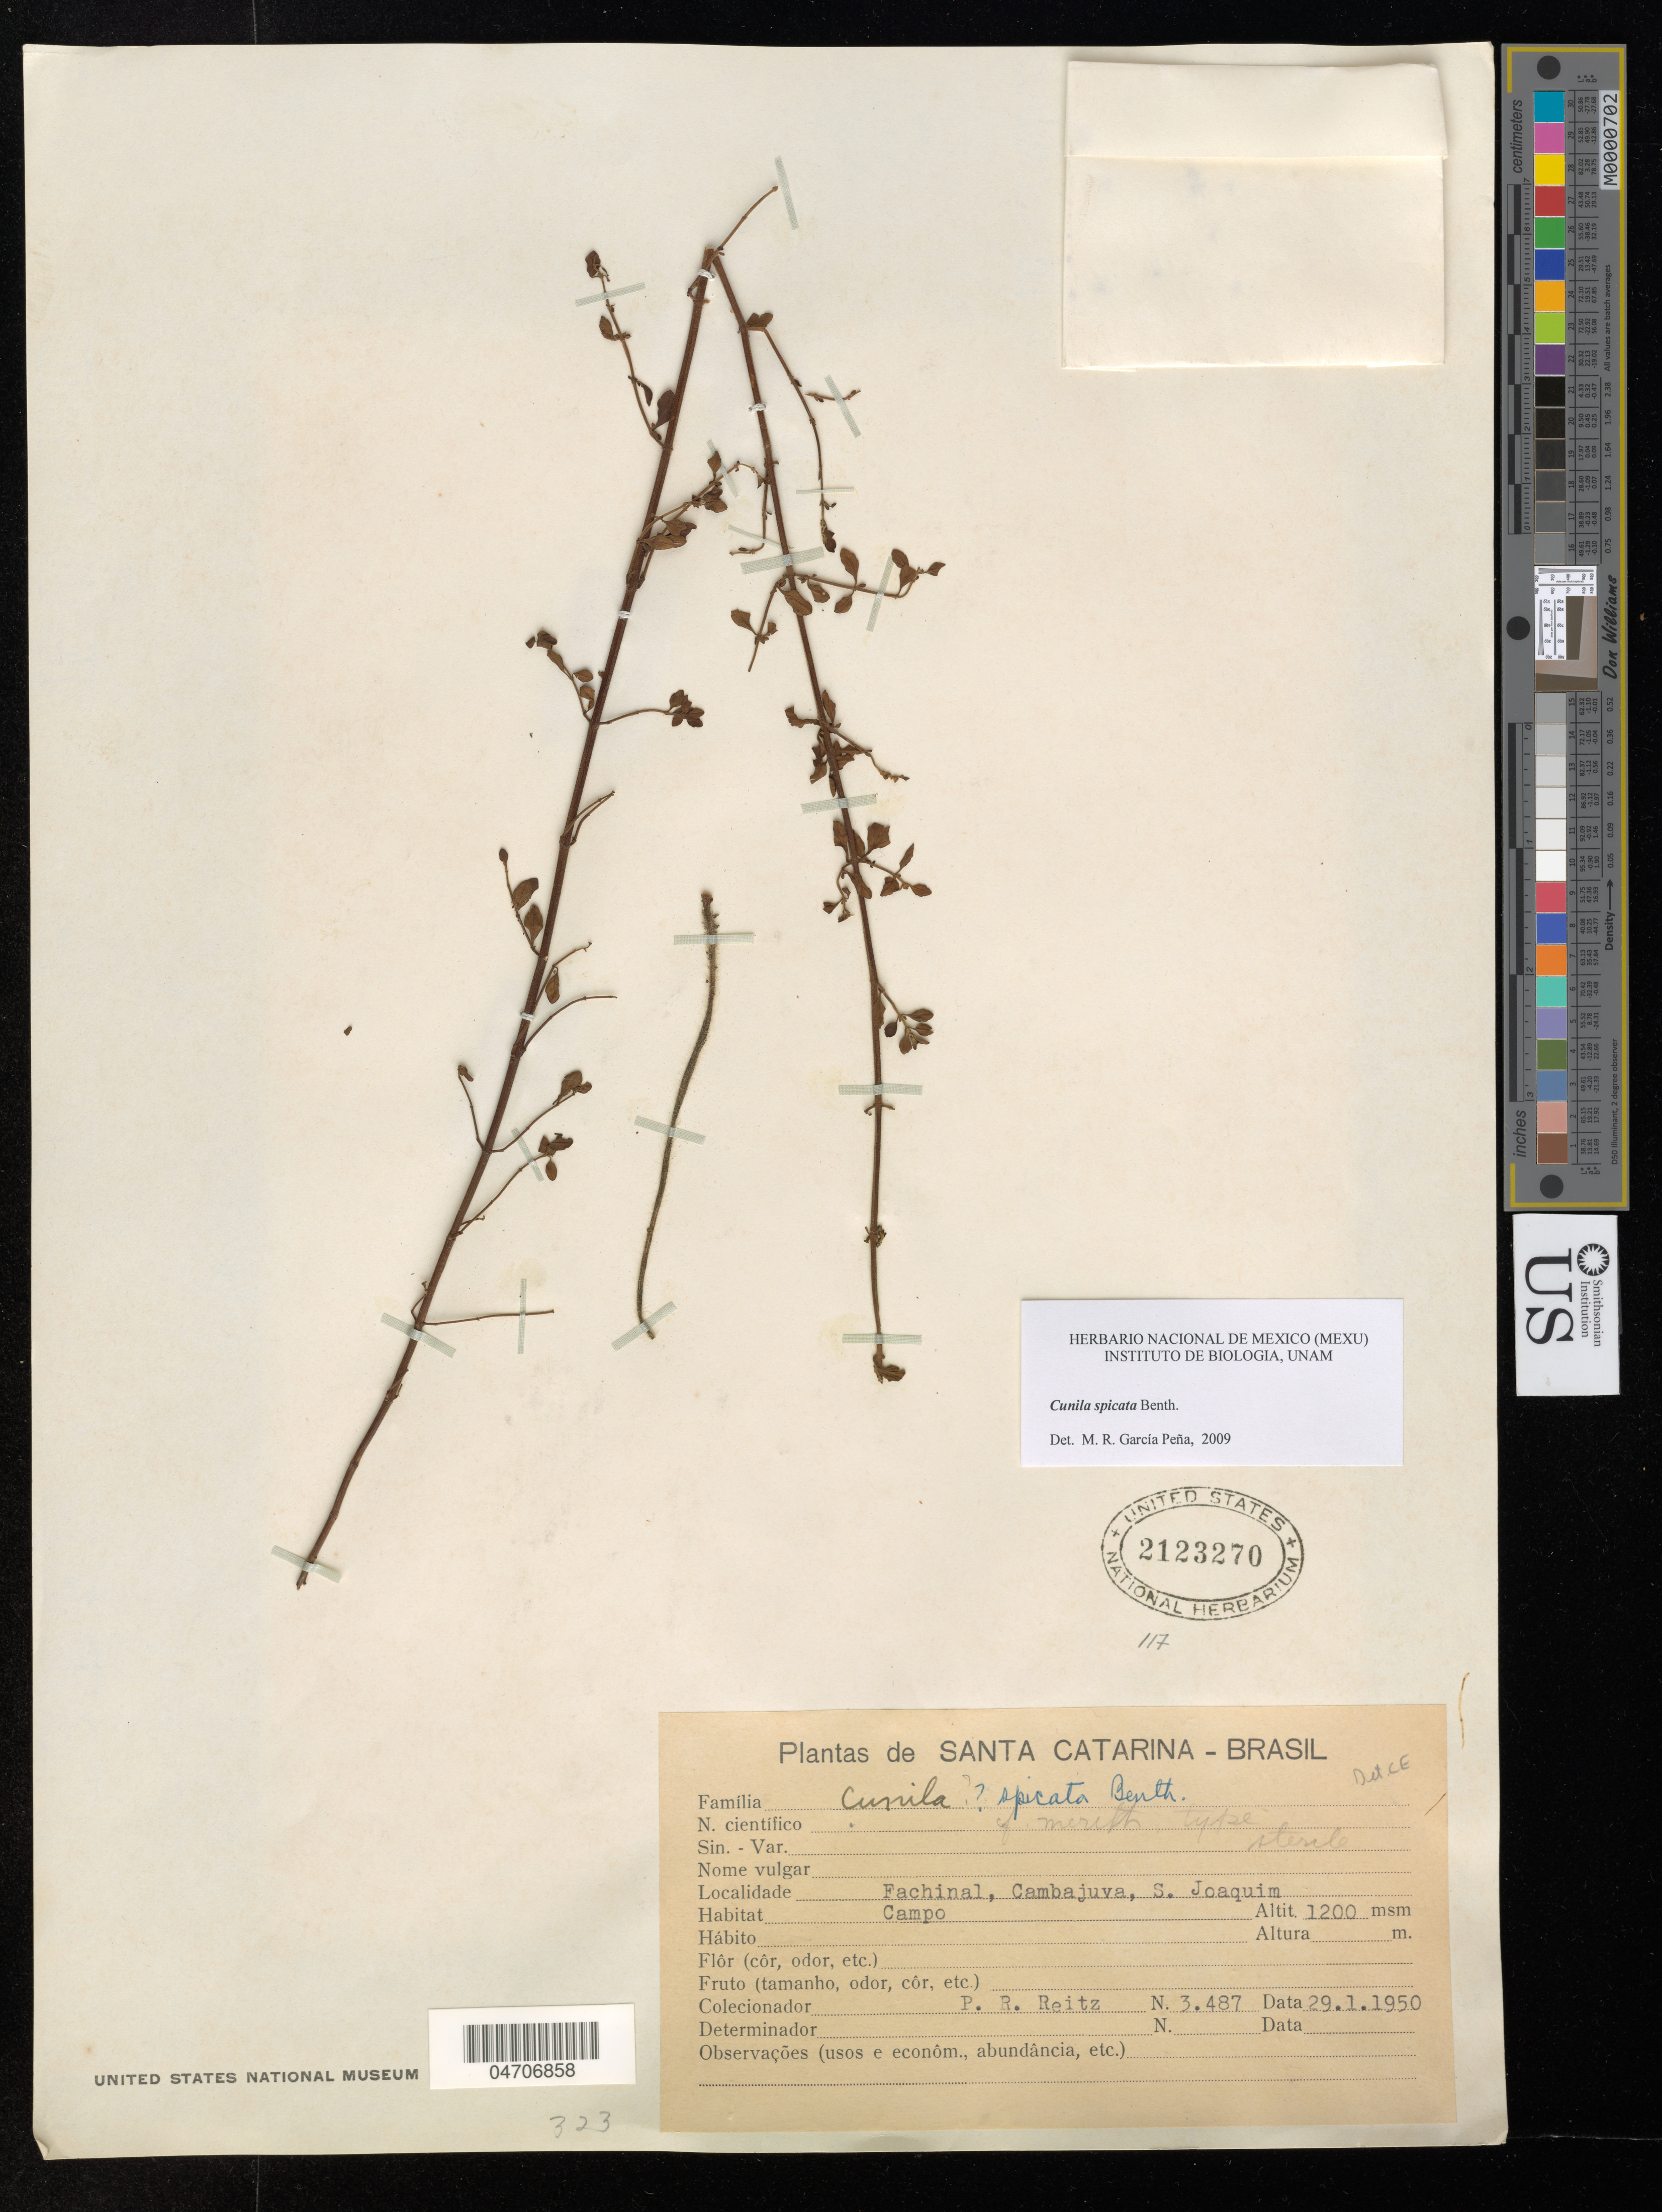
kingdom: Plantae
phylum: Tracheophyta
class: Magnoliopsida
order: Lamiales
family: Lamiaceae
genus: Cunila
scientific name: Cunila spicata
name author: Benth.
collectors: P. Reitz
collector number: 3487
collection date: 1950-01-29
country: Brazil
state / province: Santa Catarina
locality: Fachinal, Cambajuva, S. Joaquim.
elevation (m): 1200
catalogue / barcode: US 2123270